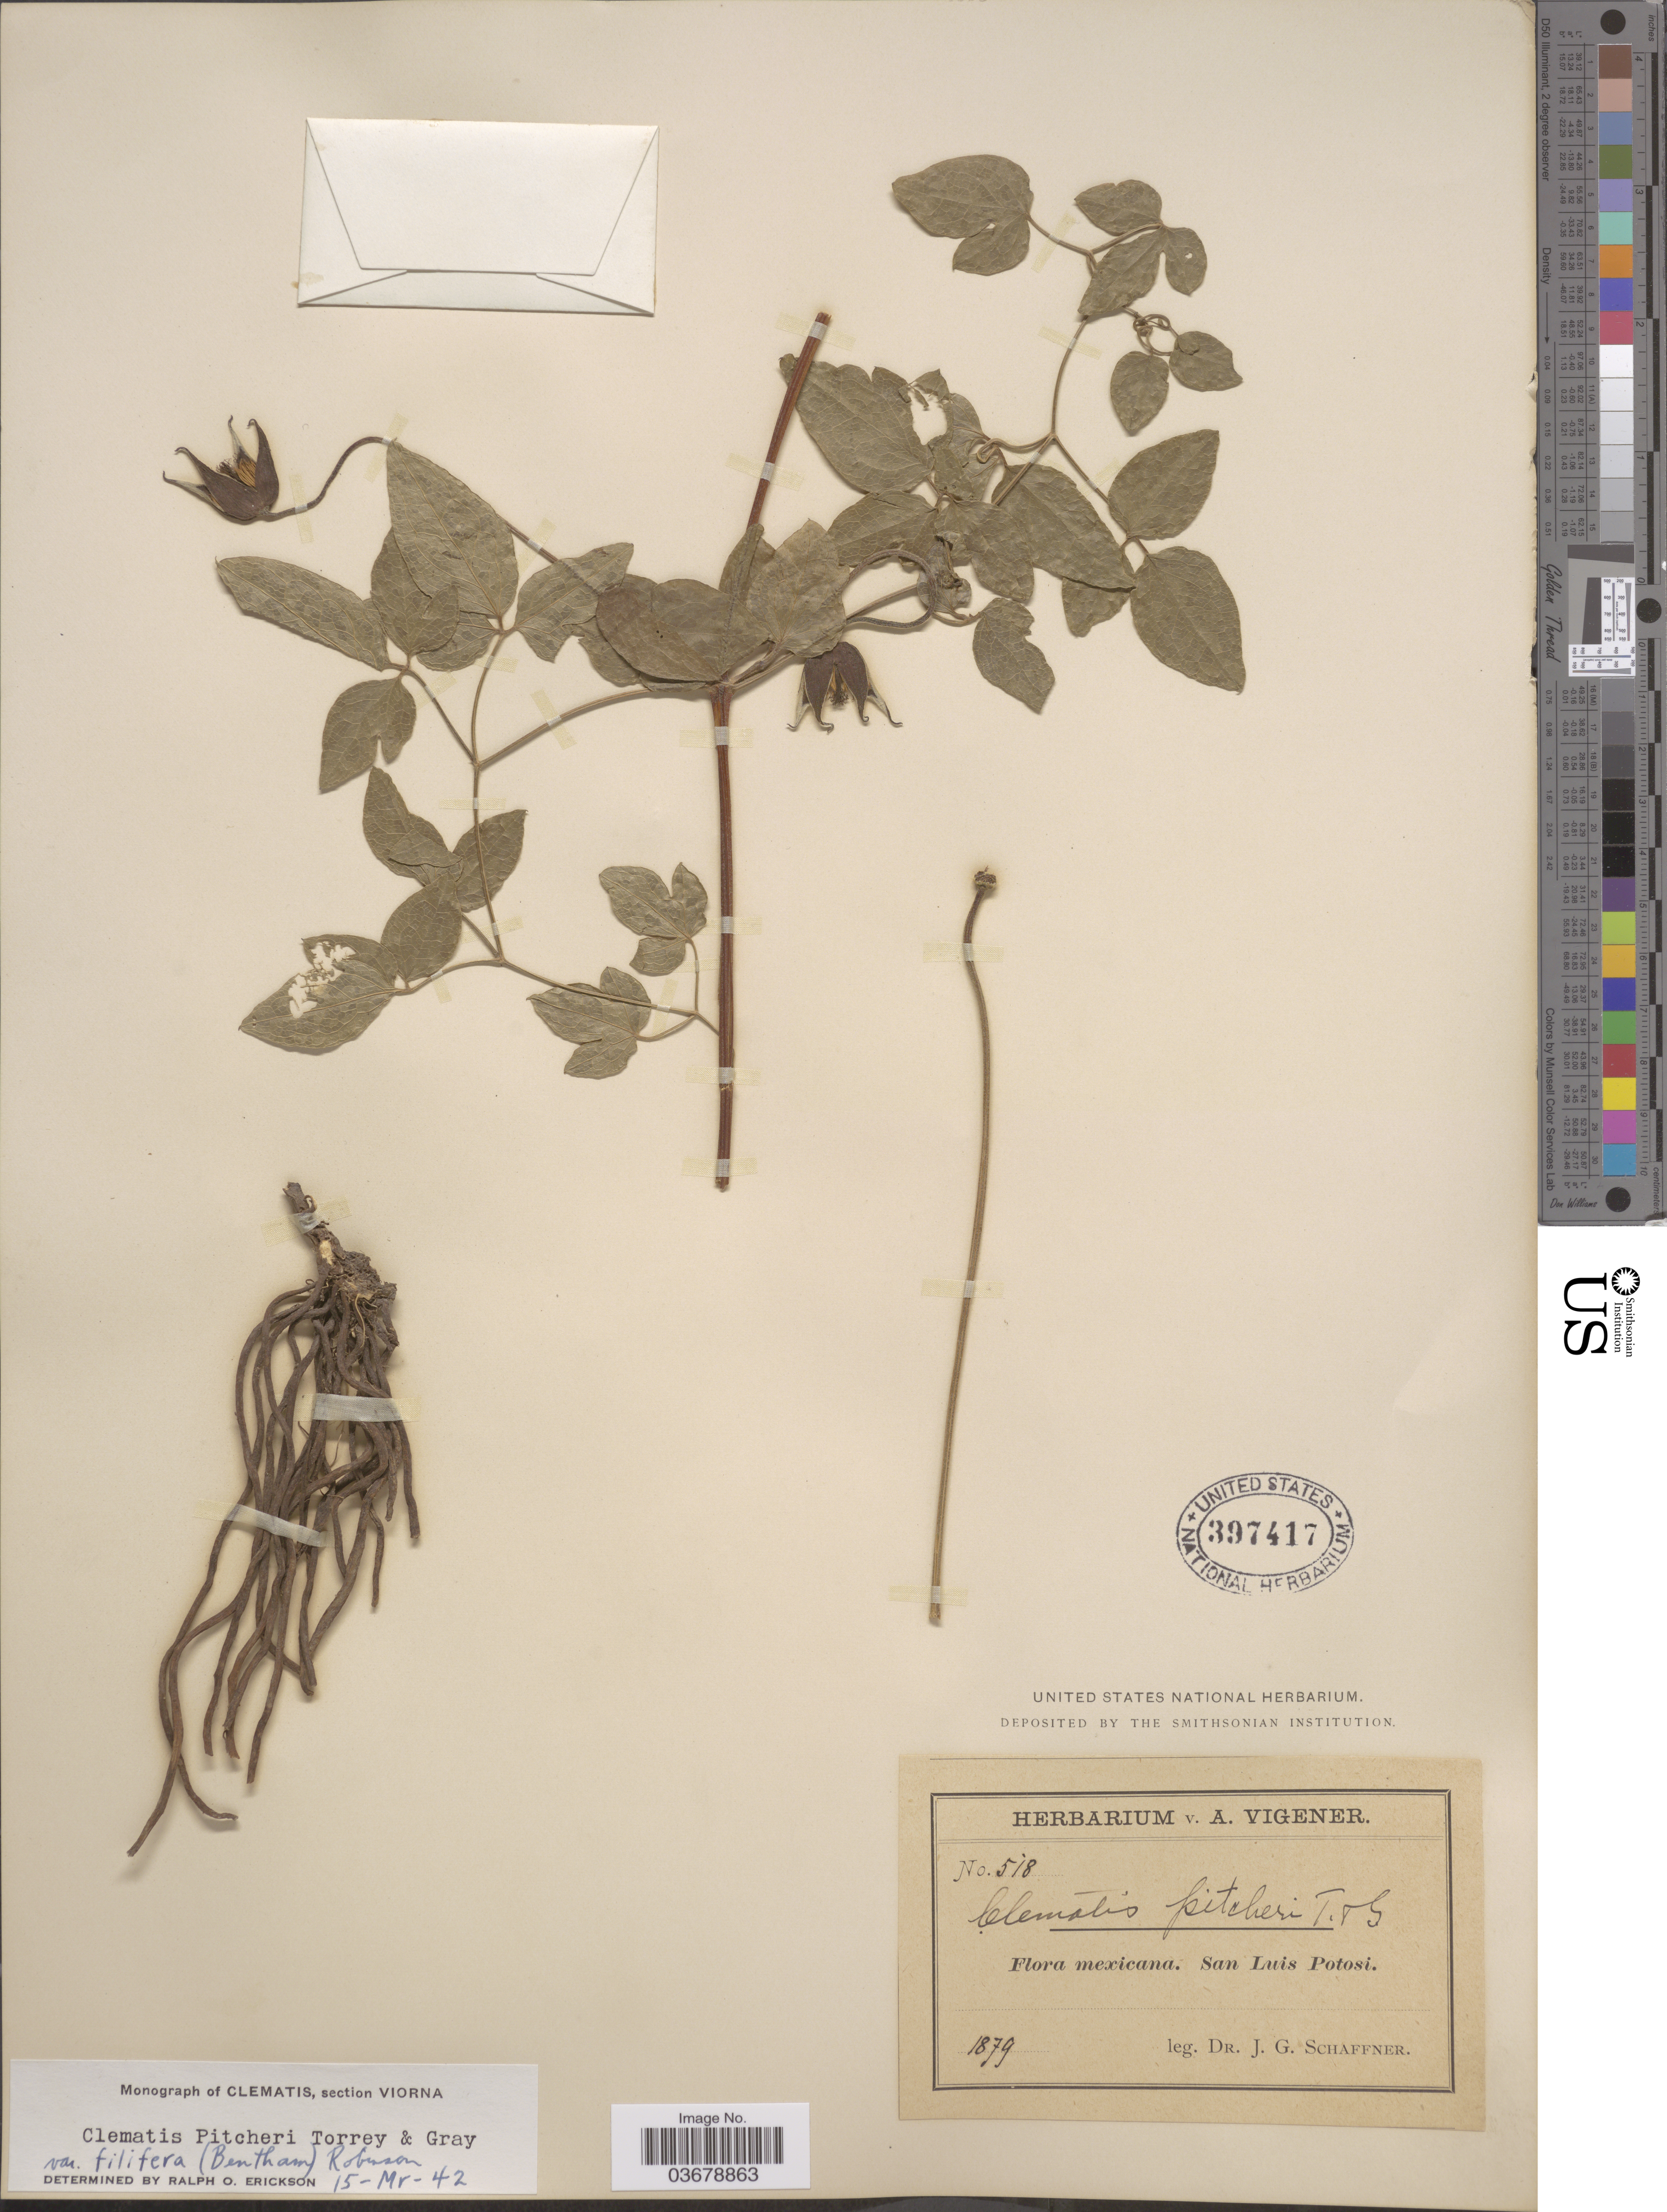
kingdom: Plantae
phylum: Tracheophyta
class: Magnoliopsida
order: Ranunculales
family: Ranunculaceae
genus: Clematis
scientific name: Clematis pitcheri var. filifera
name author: (Benth.) B.L. Rob.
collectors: J. G. Schaffner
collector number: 518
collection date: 1879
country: Mexico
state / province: San Luis Potosí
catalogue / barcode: US 397417